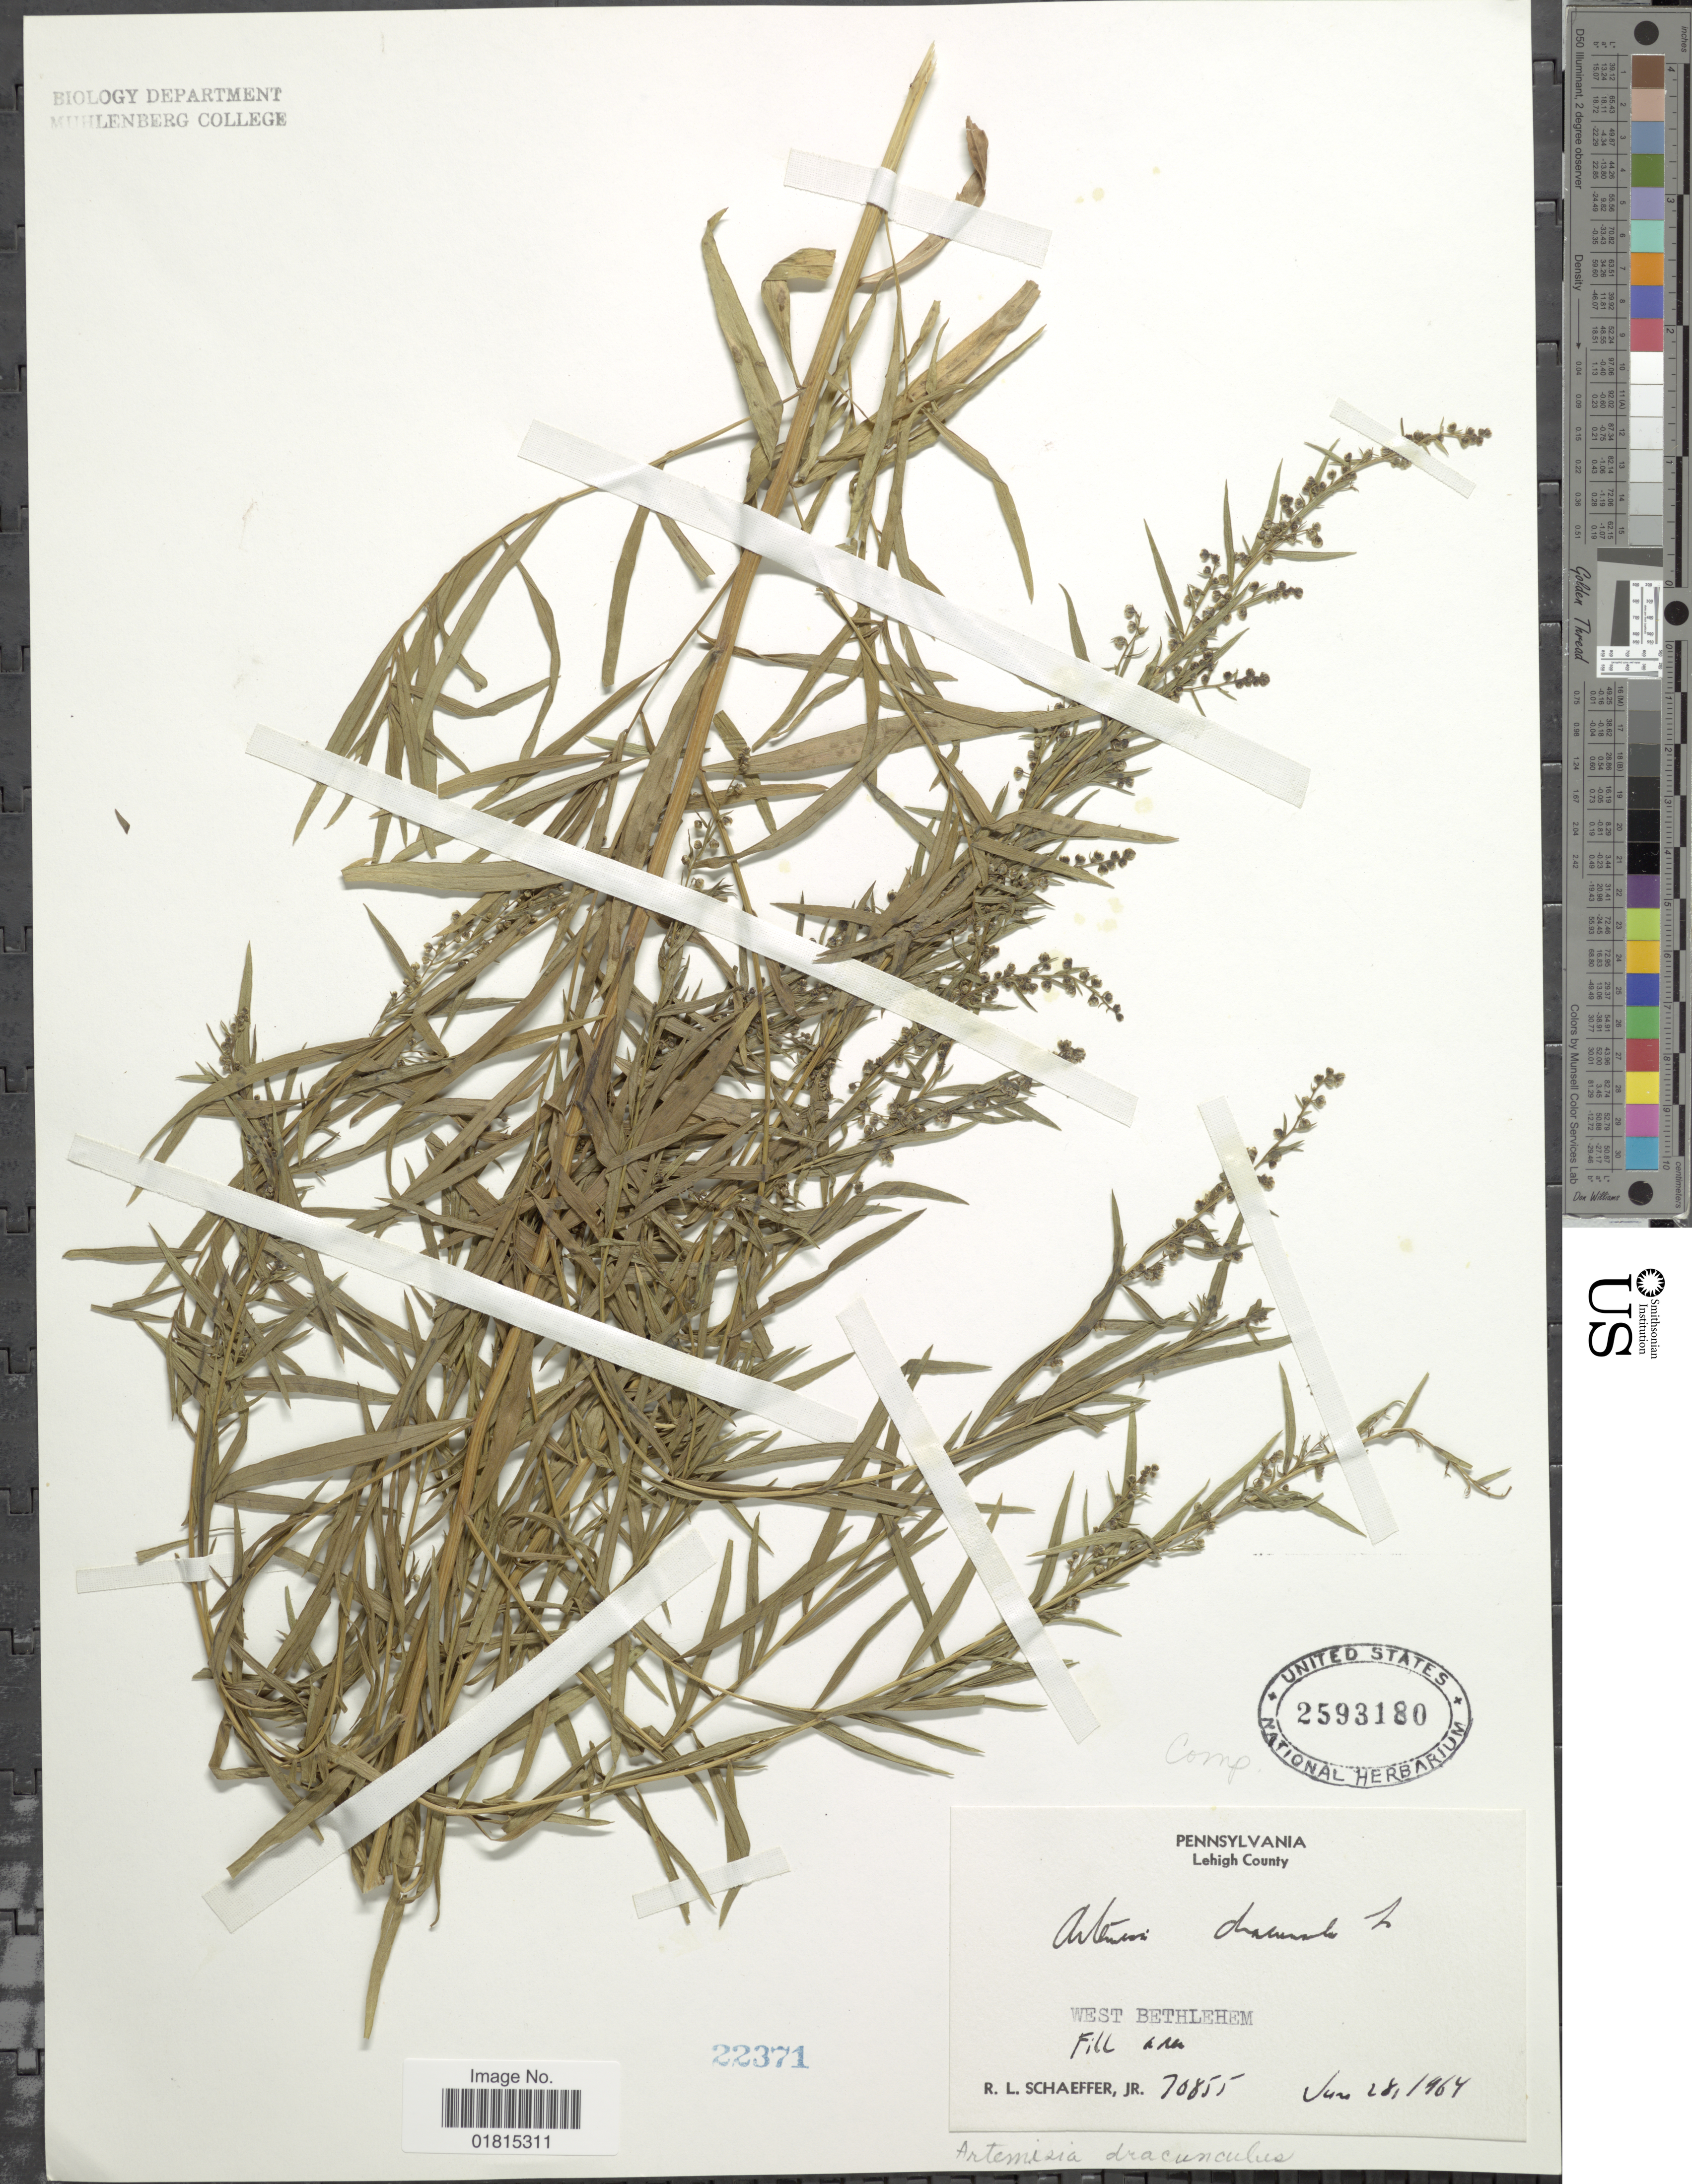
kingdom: Plantae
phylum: Tracheophyta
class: Magnoliopsida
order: Asterales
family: Asteraceae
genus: Artemisia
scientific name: Artemisia dracunculoides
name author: Pursh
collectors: R. L. Schaeffer Jr.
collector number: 70855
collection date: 1964-06-28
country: United States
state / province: Pennsylvania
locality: Lehigh County. West Bethlehem. Fill area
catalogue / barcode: US 2593180